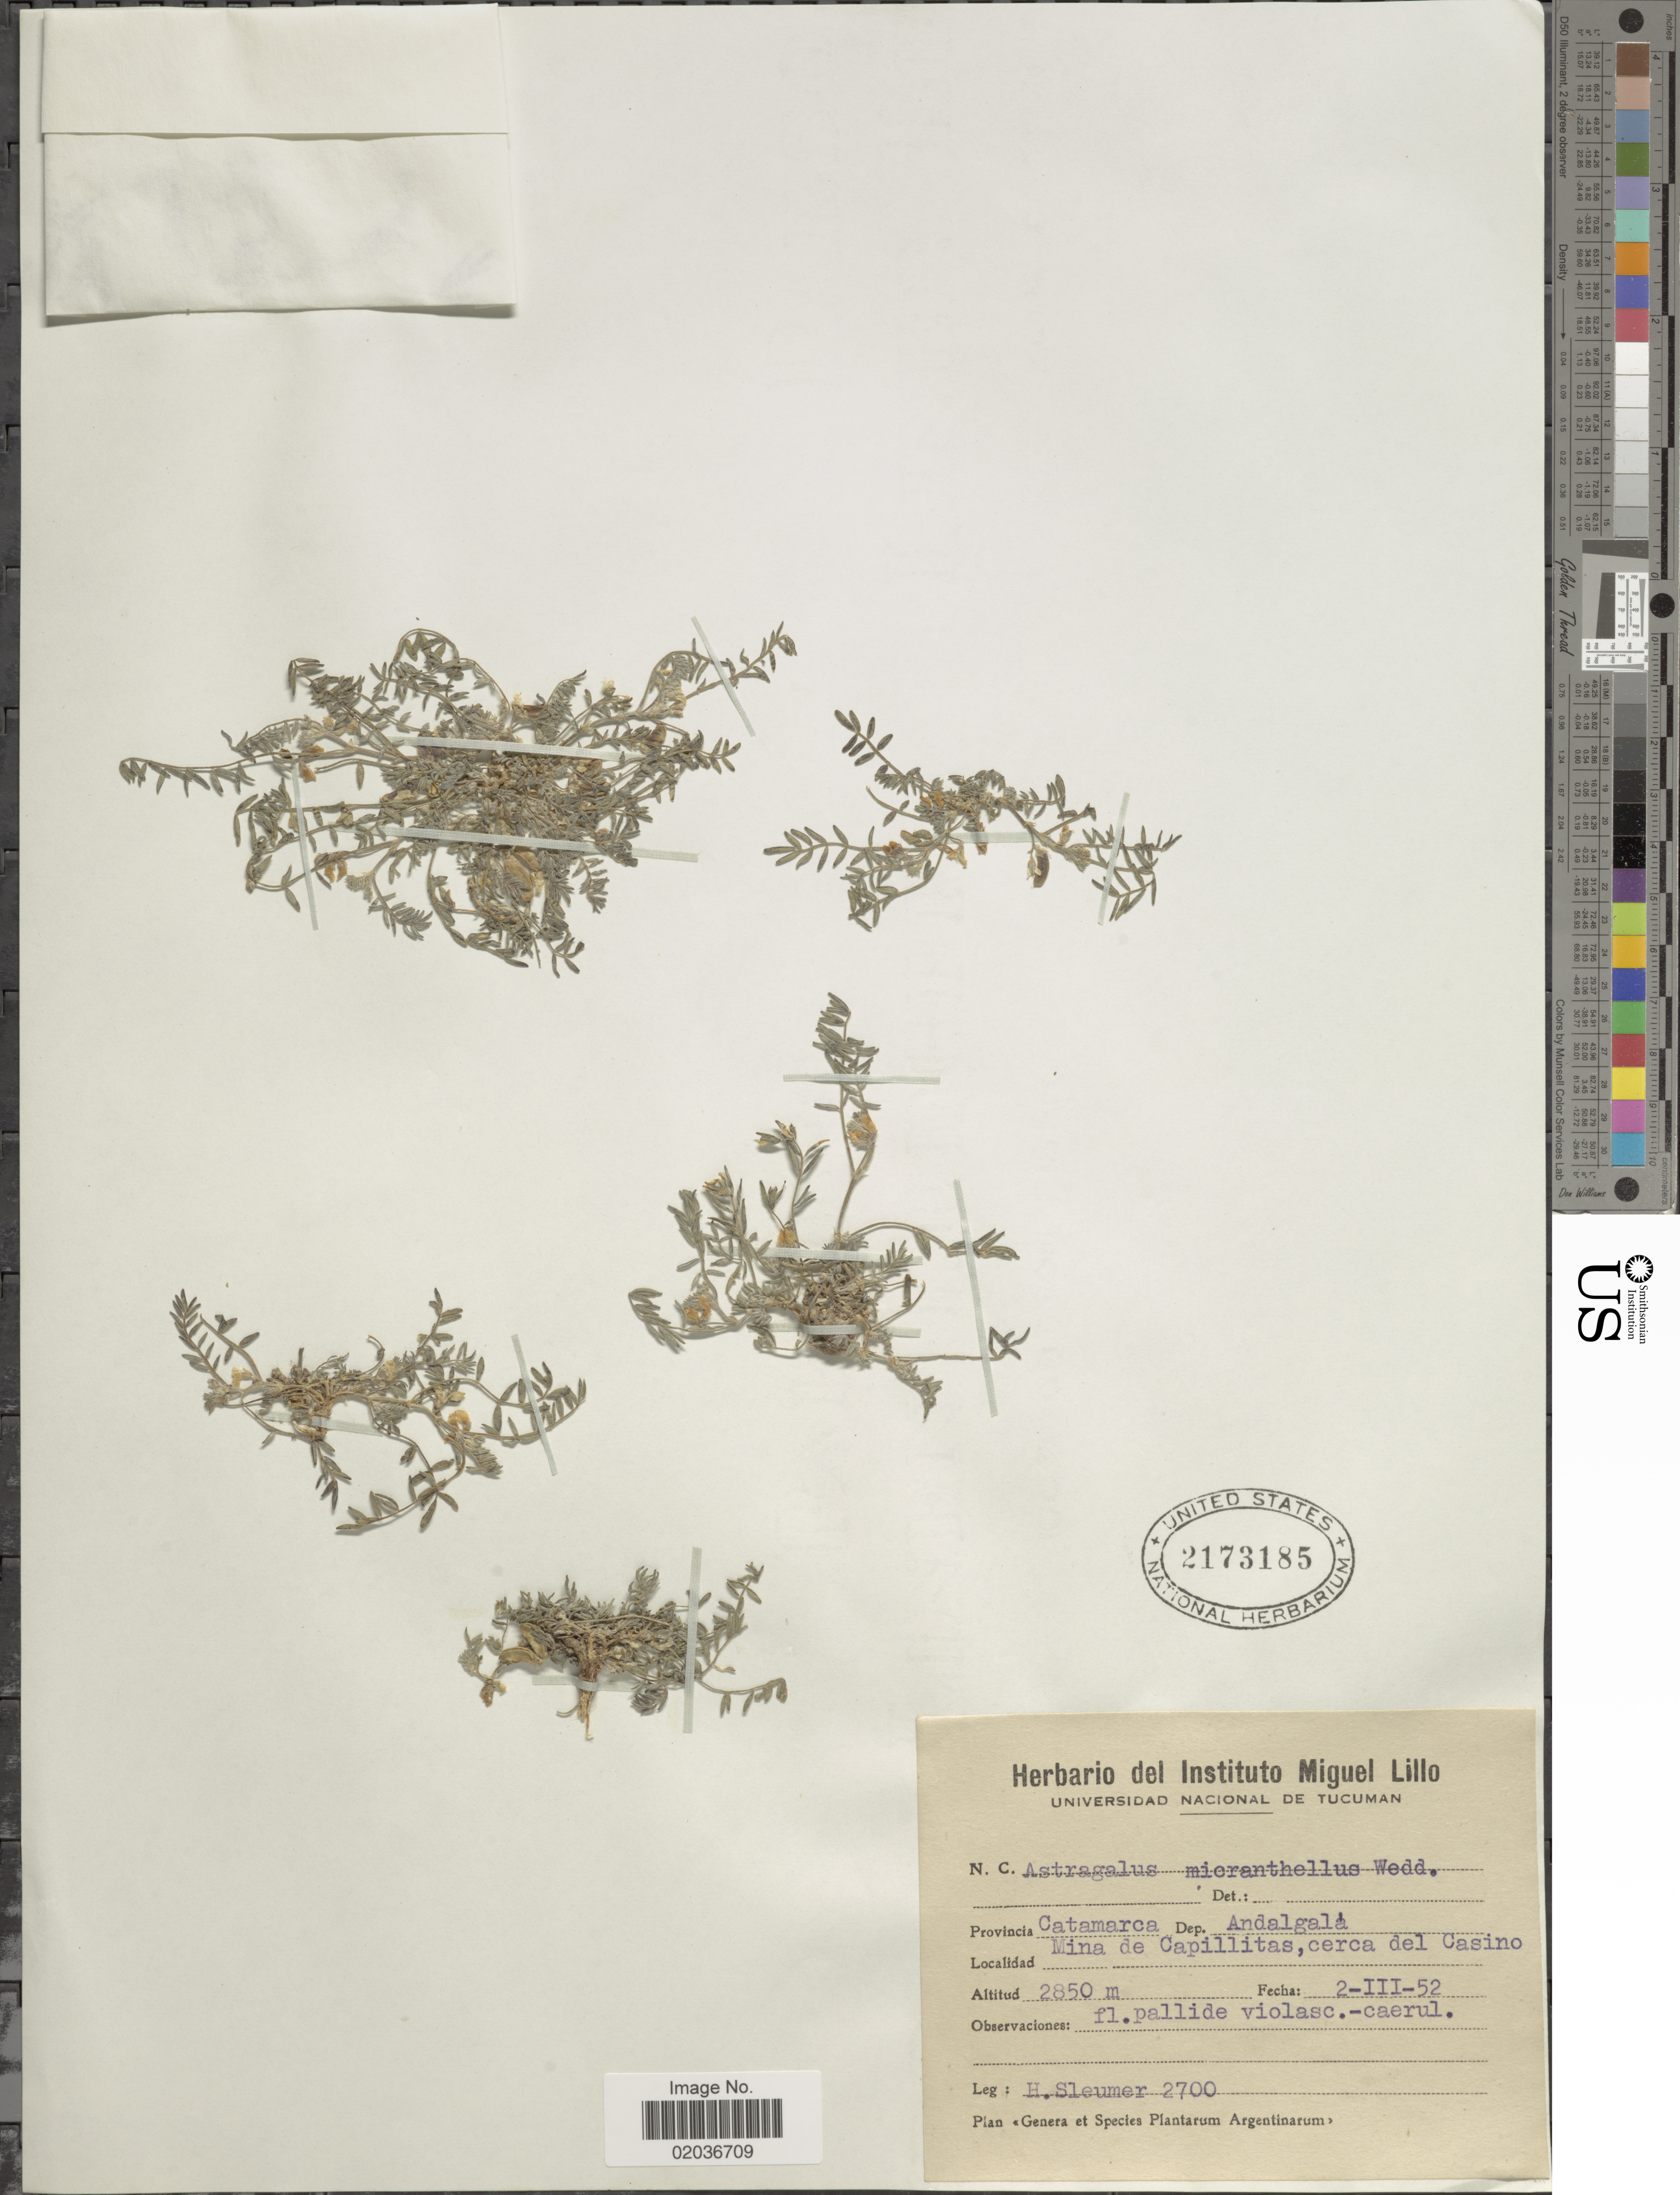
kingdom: Plantae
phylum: Tracheophyta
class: Magnoliopsida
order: Fabales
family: Fabaceae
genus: Astragalus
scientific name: Astragalus micranthellus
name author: Wedd.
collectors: H. O. Sleumer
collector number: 2700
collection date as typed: Transcribed d/m/y: 2/3/52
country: Argentina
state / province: Catamarca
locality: Dep.Andalgalá, Mina de Capillitas, cerca del Casino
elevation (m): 2850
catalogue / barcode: US 2173185